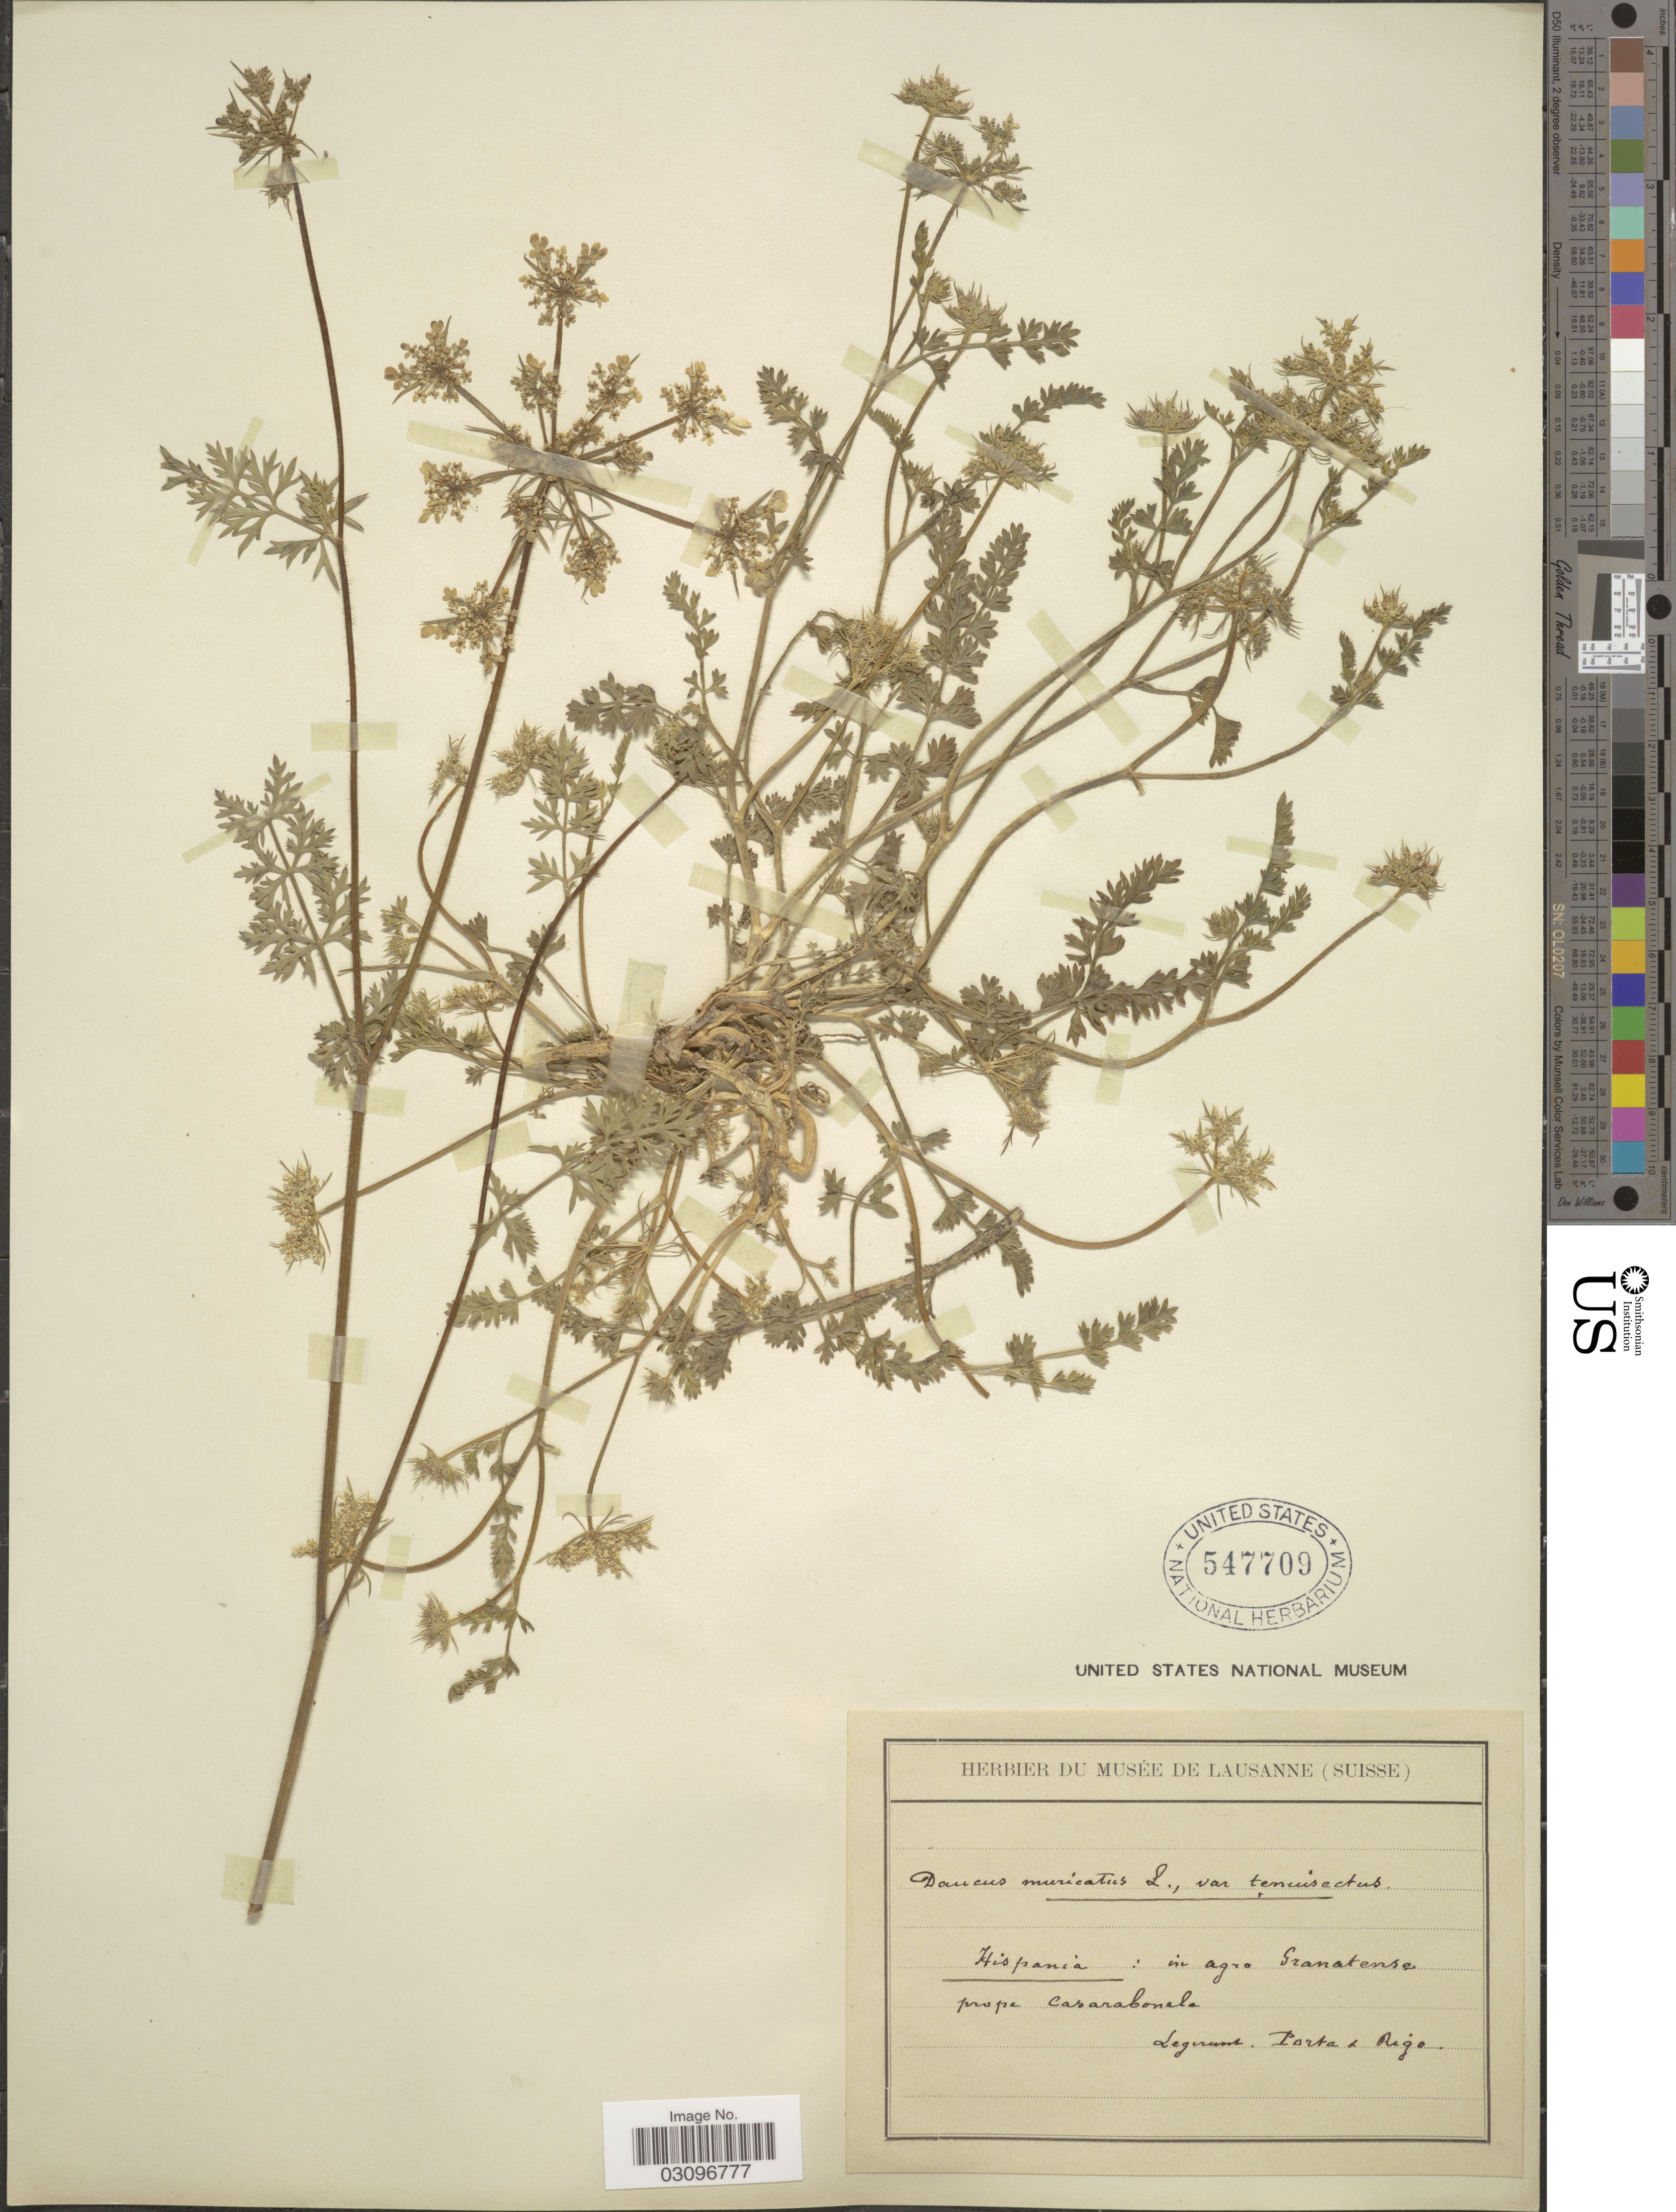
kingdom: Plantae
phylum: Tracheophyta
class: Magnoliopsida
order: Apiales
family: Apiaceae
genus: Daucus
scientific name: Daucus muricatus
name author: (L.) L.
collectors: -- Porta & -- Rigo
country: Spain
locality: Hispanica: in agro Granatense prope Casarabonela.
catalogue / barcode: US 547709